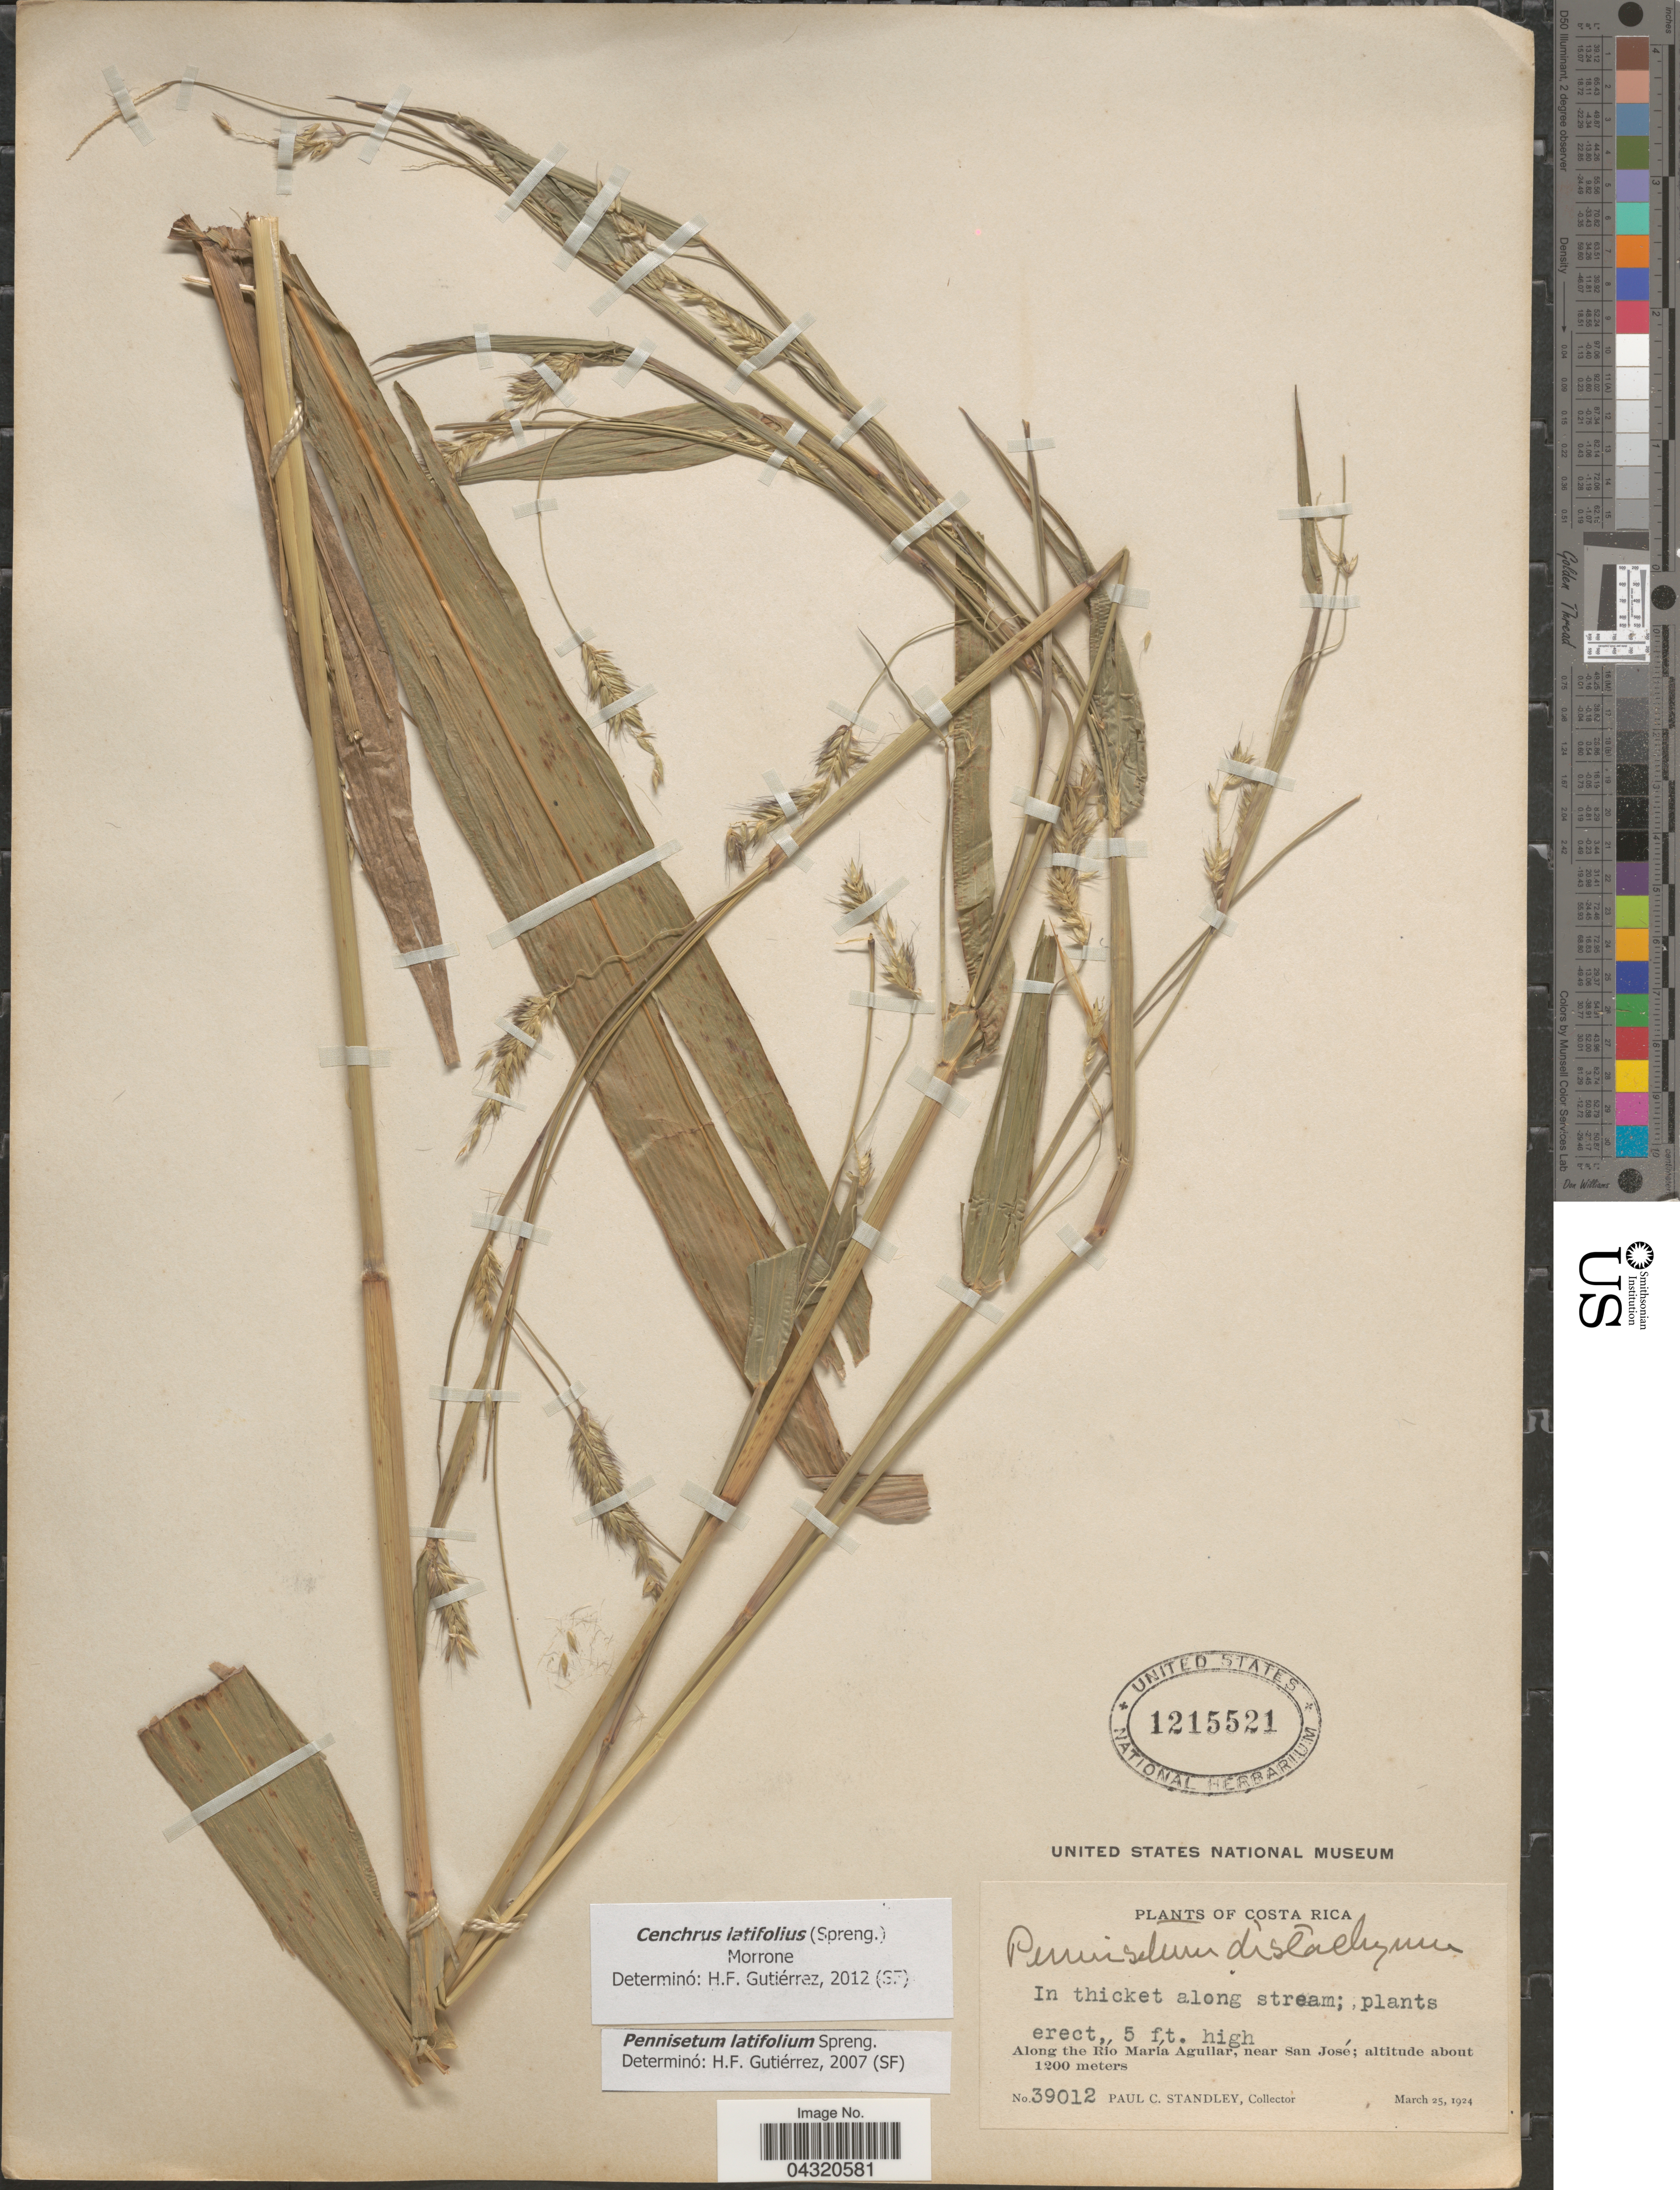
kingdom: Plantae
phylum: Tracheophyta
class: Liliopsida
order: Poales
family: Poaceae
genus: Cenchrus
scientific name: Cenchrus latifolius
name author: (Spreng.) Morrone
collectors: P. C. Standley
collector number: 39012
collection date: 1924-03-25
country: Costa Rica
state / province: San José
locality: Along the Río María, near San José.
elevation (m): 1200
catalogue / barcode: US 1215521